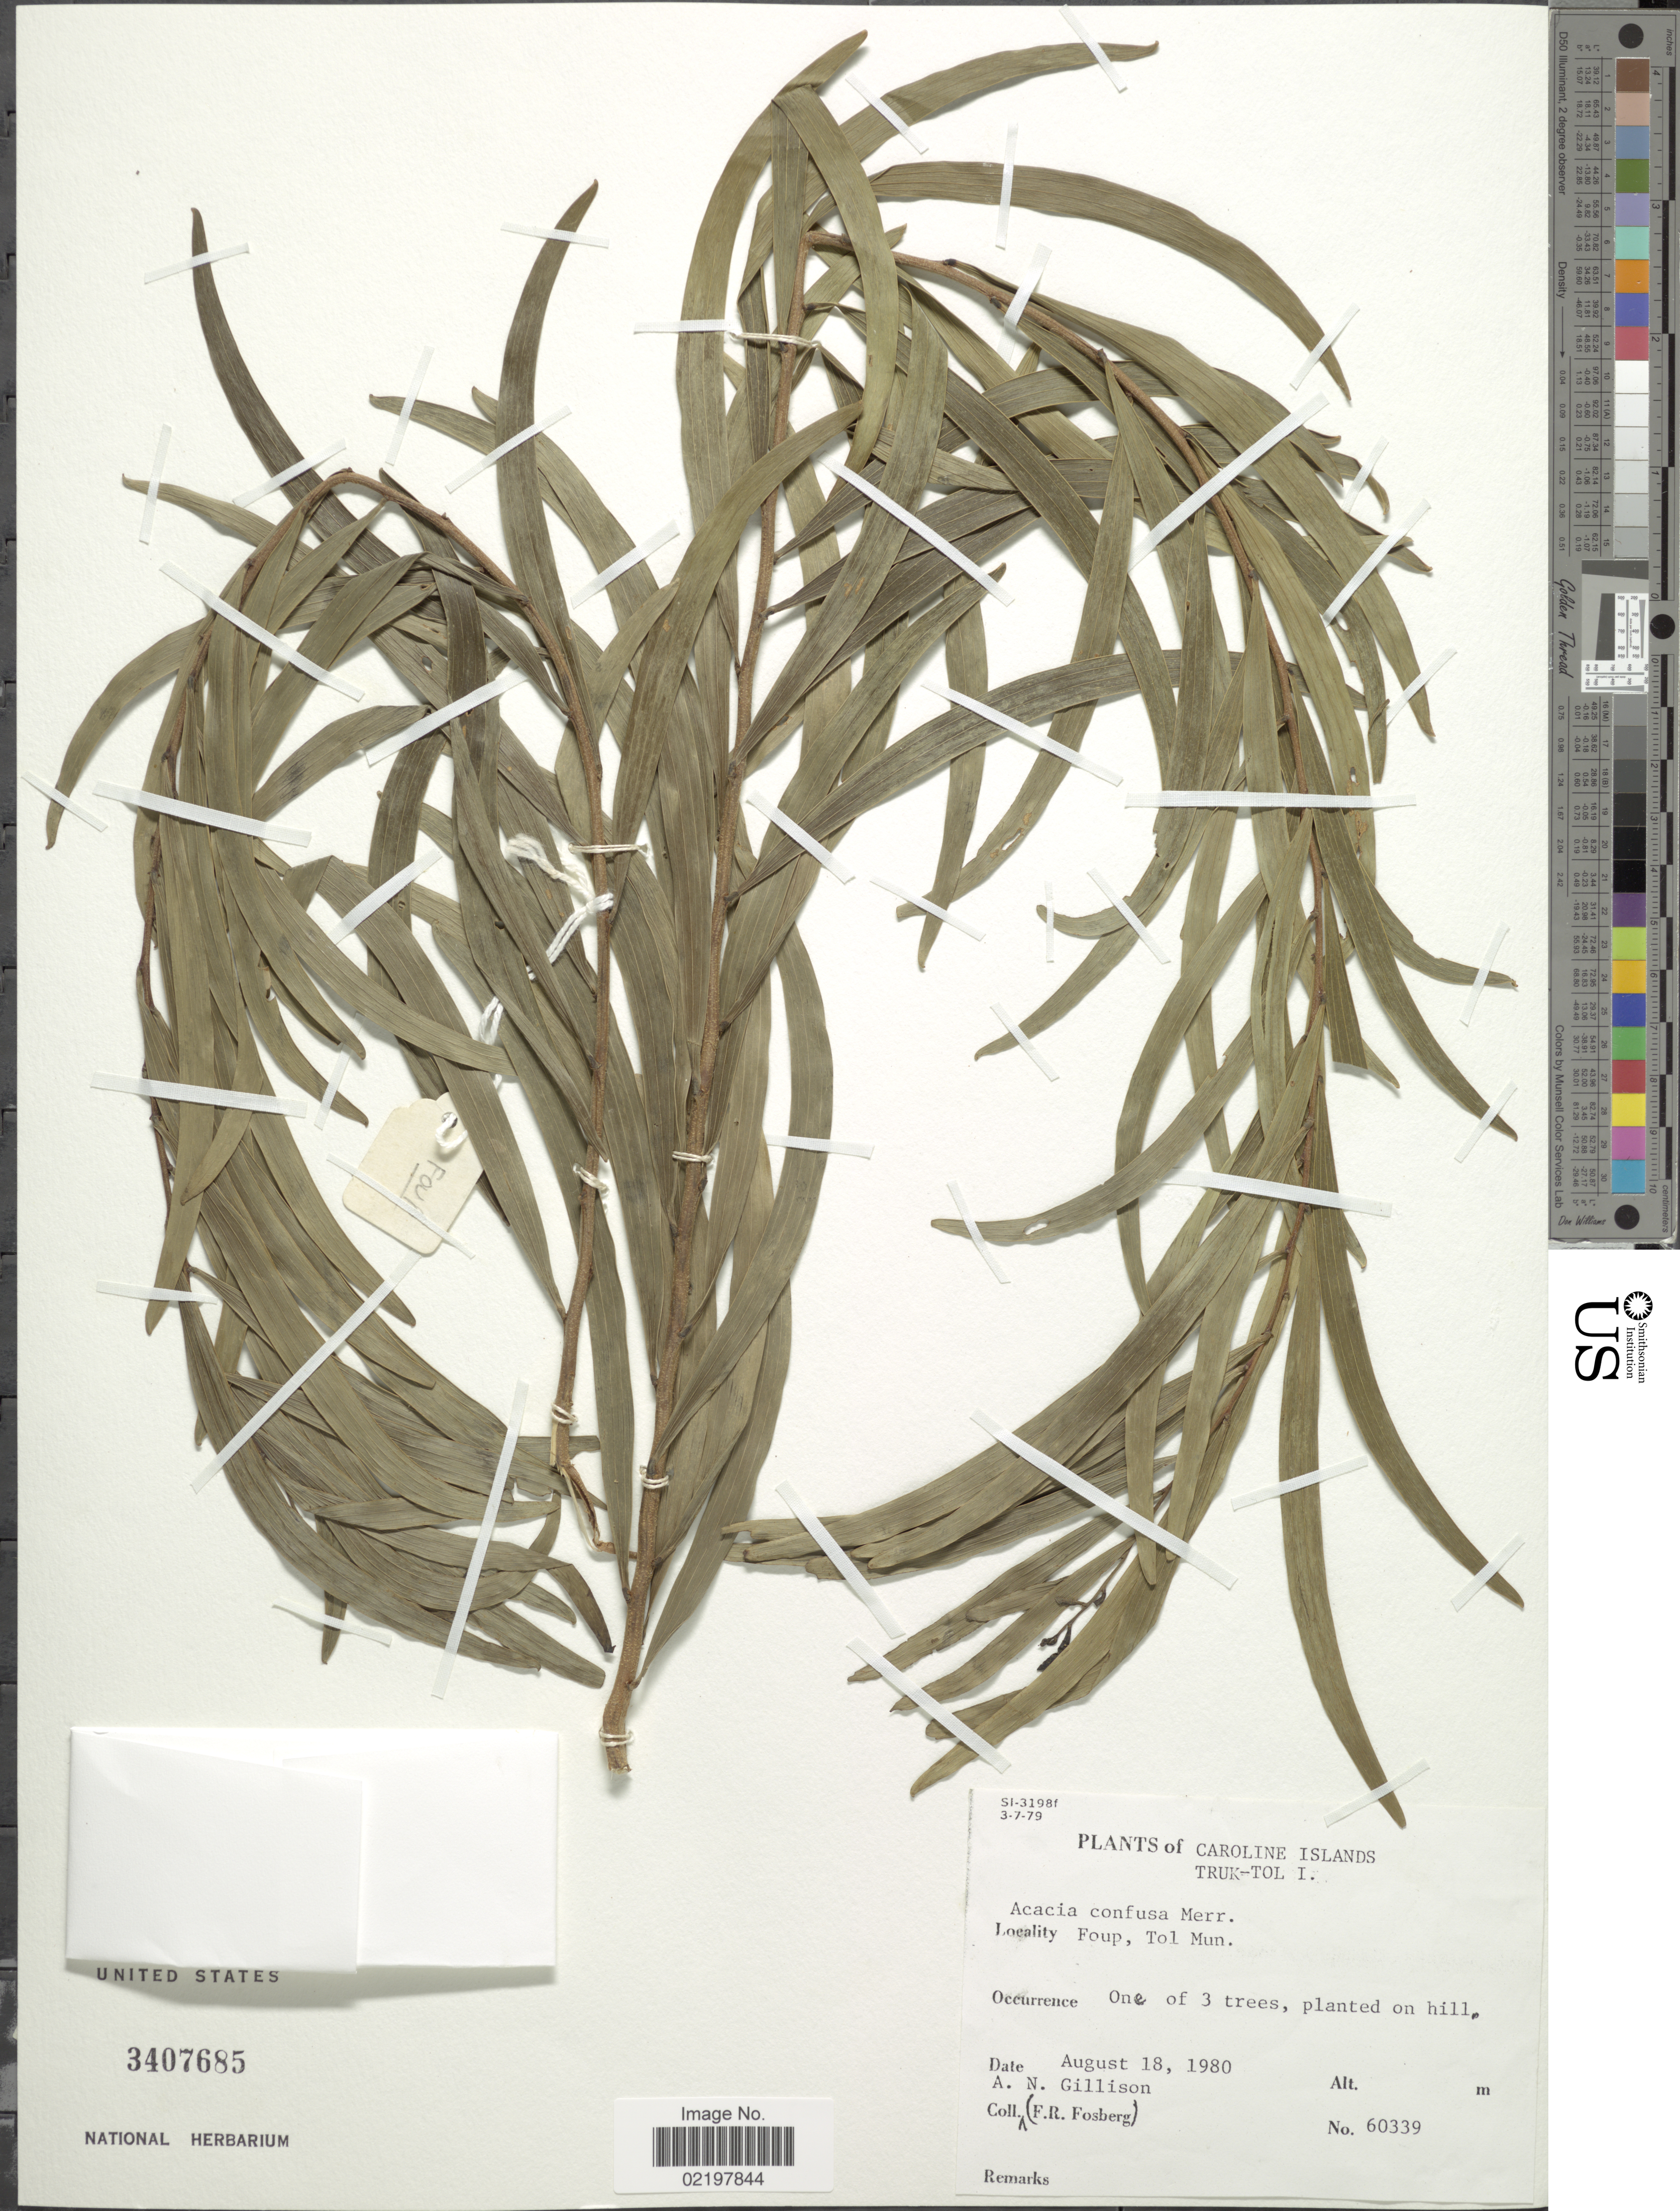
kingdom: Plantae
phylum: Tracheophyta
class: Magnoliopsida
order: Fabales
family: Fabaceae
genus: Acacia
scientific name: Acacia confusa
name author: Merr.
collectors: A. Gillison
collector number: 60339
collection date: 1980-08-18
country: Micronesia, Federated States of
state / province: Truk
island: Tol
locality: Caroline Islands, Truk-Tol I, Foup, Tol Mun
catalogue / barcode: US 3407685